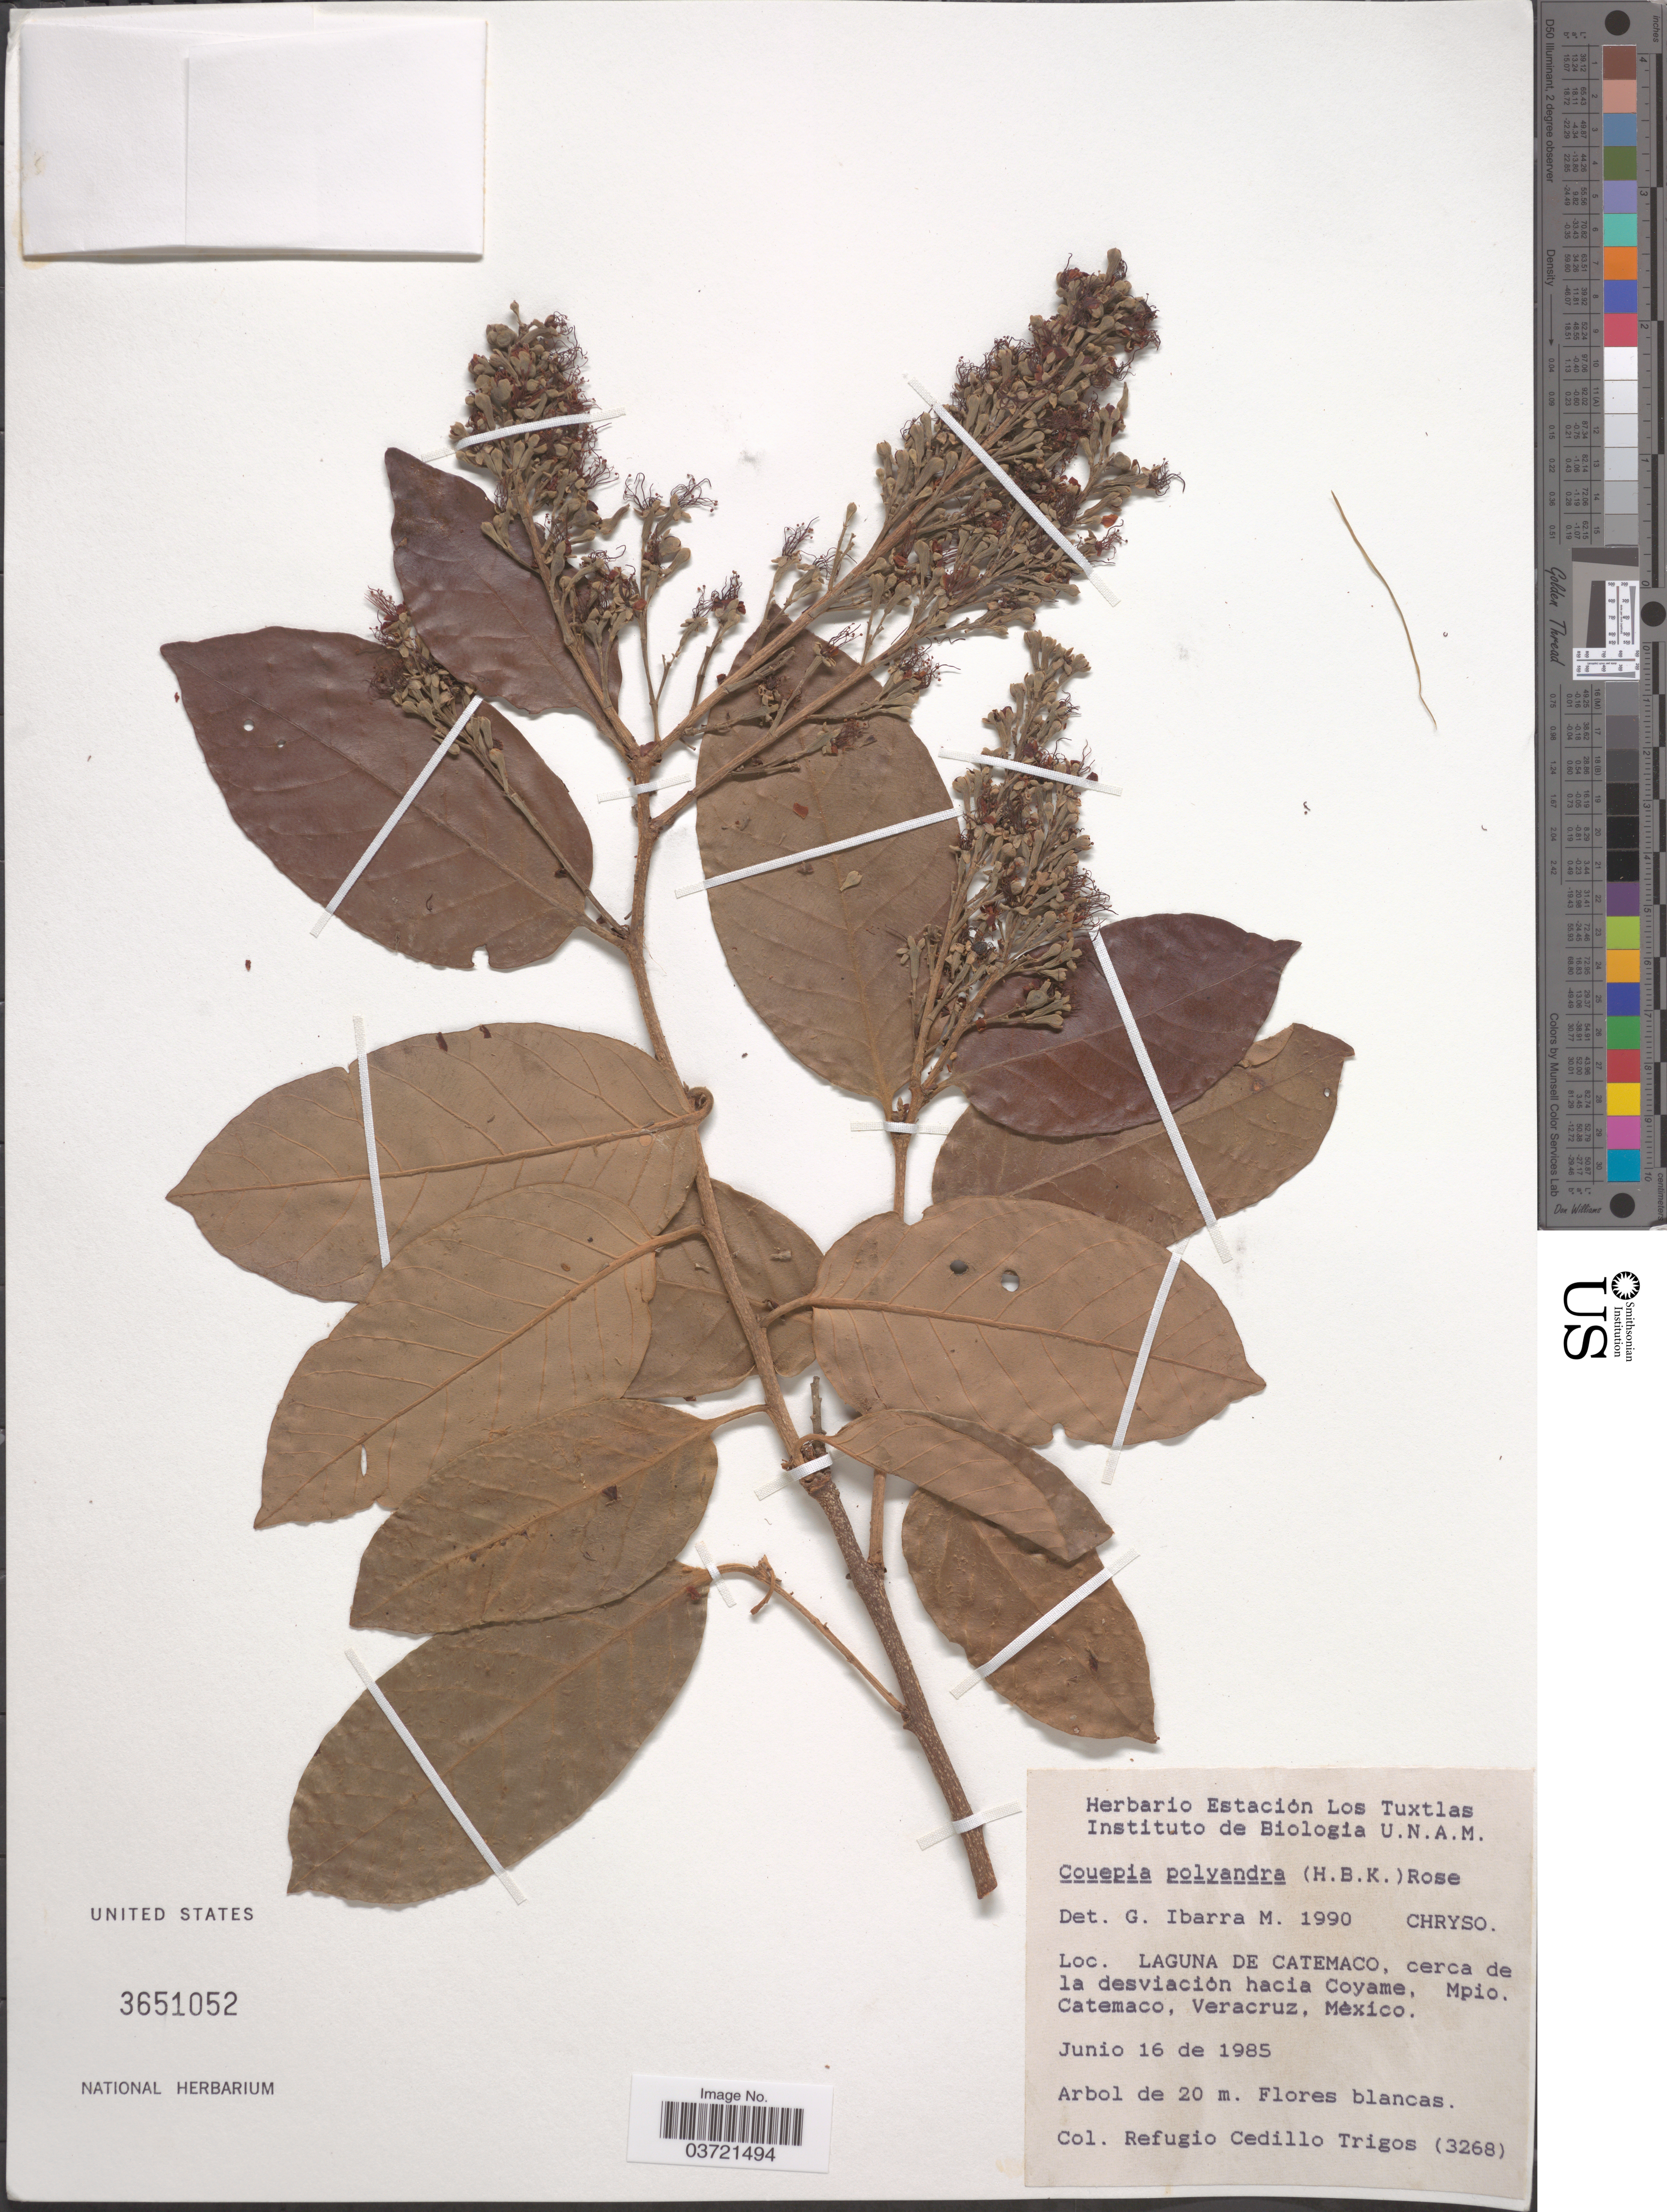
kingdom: Plantae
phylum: Tracheophyta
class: Magnoliopsida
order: Malpighiales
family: Chrysobalanaceae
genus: Couepia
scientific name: Couepia polyandra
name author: (Kunth) Rose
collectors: R. CedilloT.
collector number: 3268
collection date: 1985-06-16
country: Mexico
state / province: Veracruz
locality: Laguna de Catemaco, cerca de la desviación hacia Coyame, Mpio. Catemaco, Veracruz.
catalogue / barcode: US 3651052